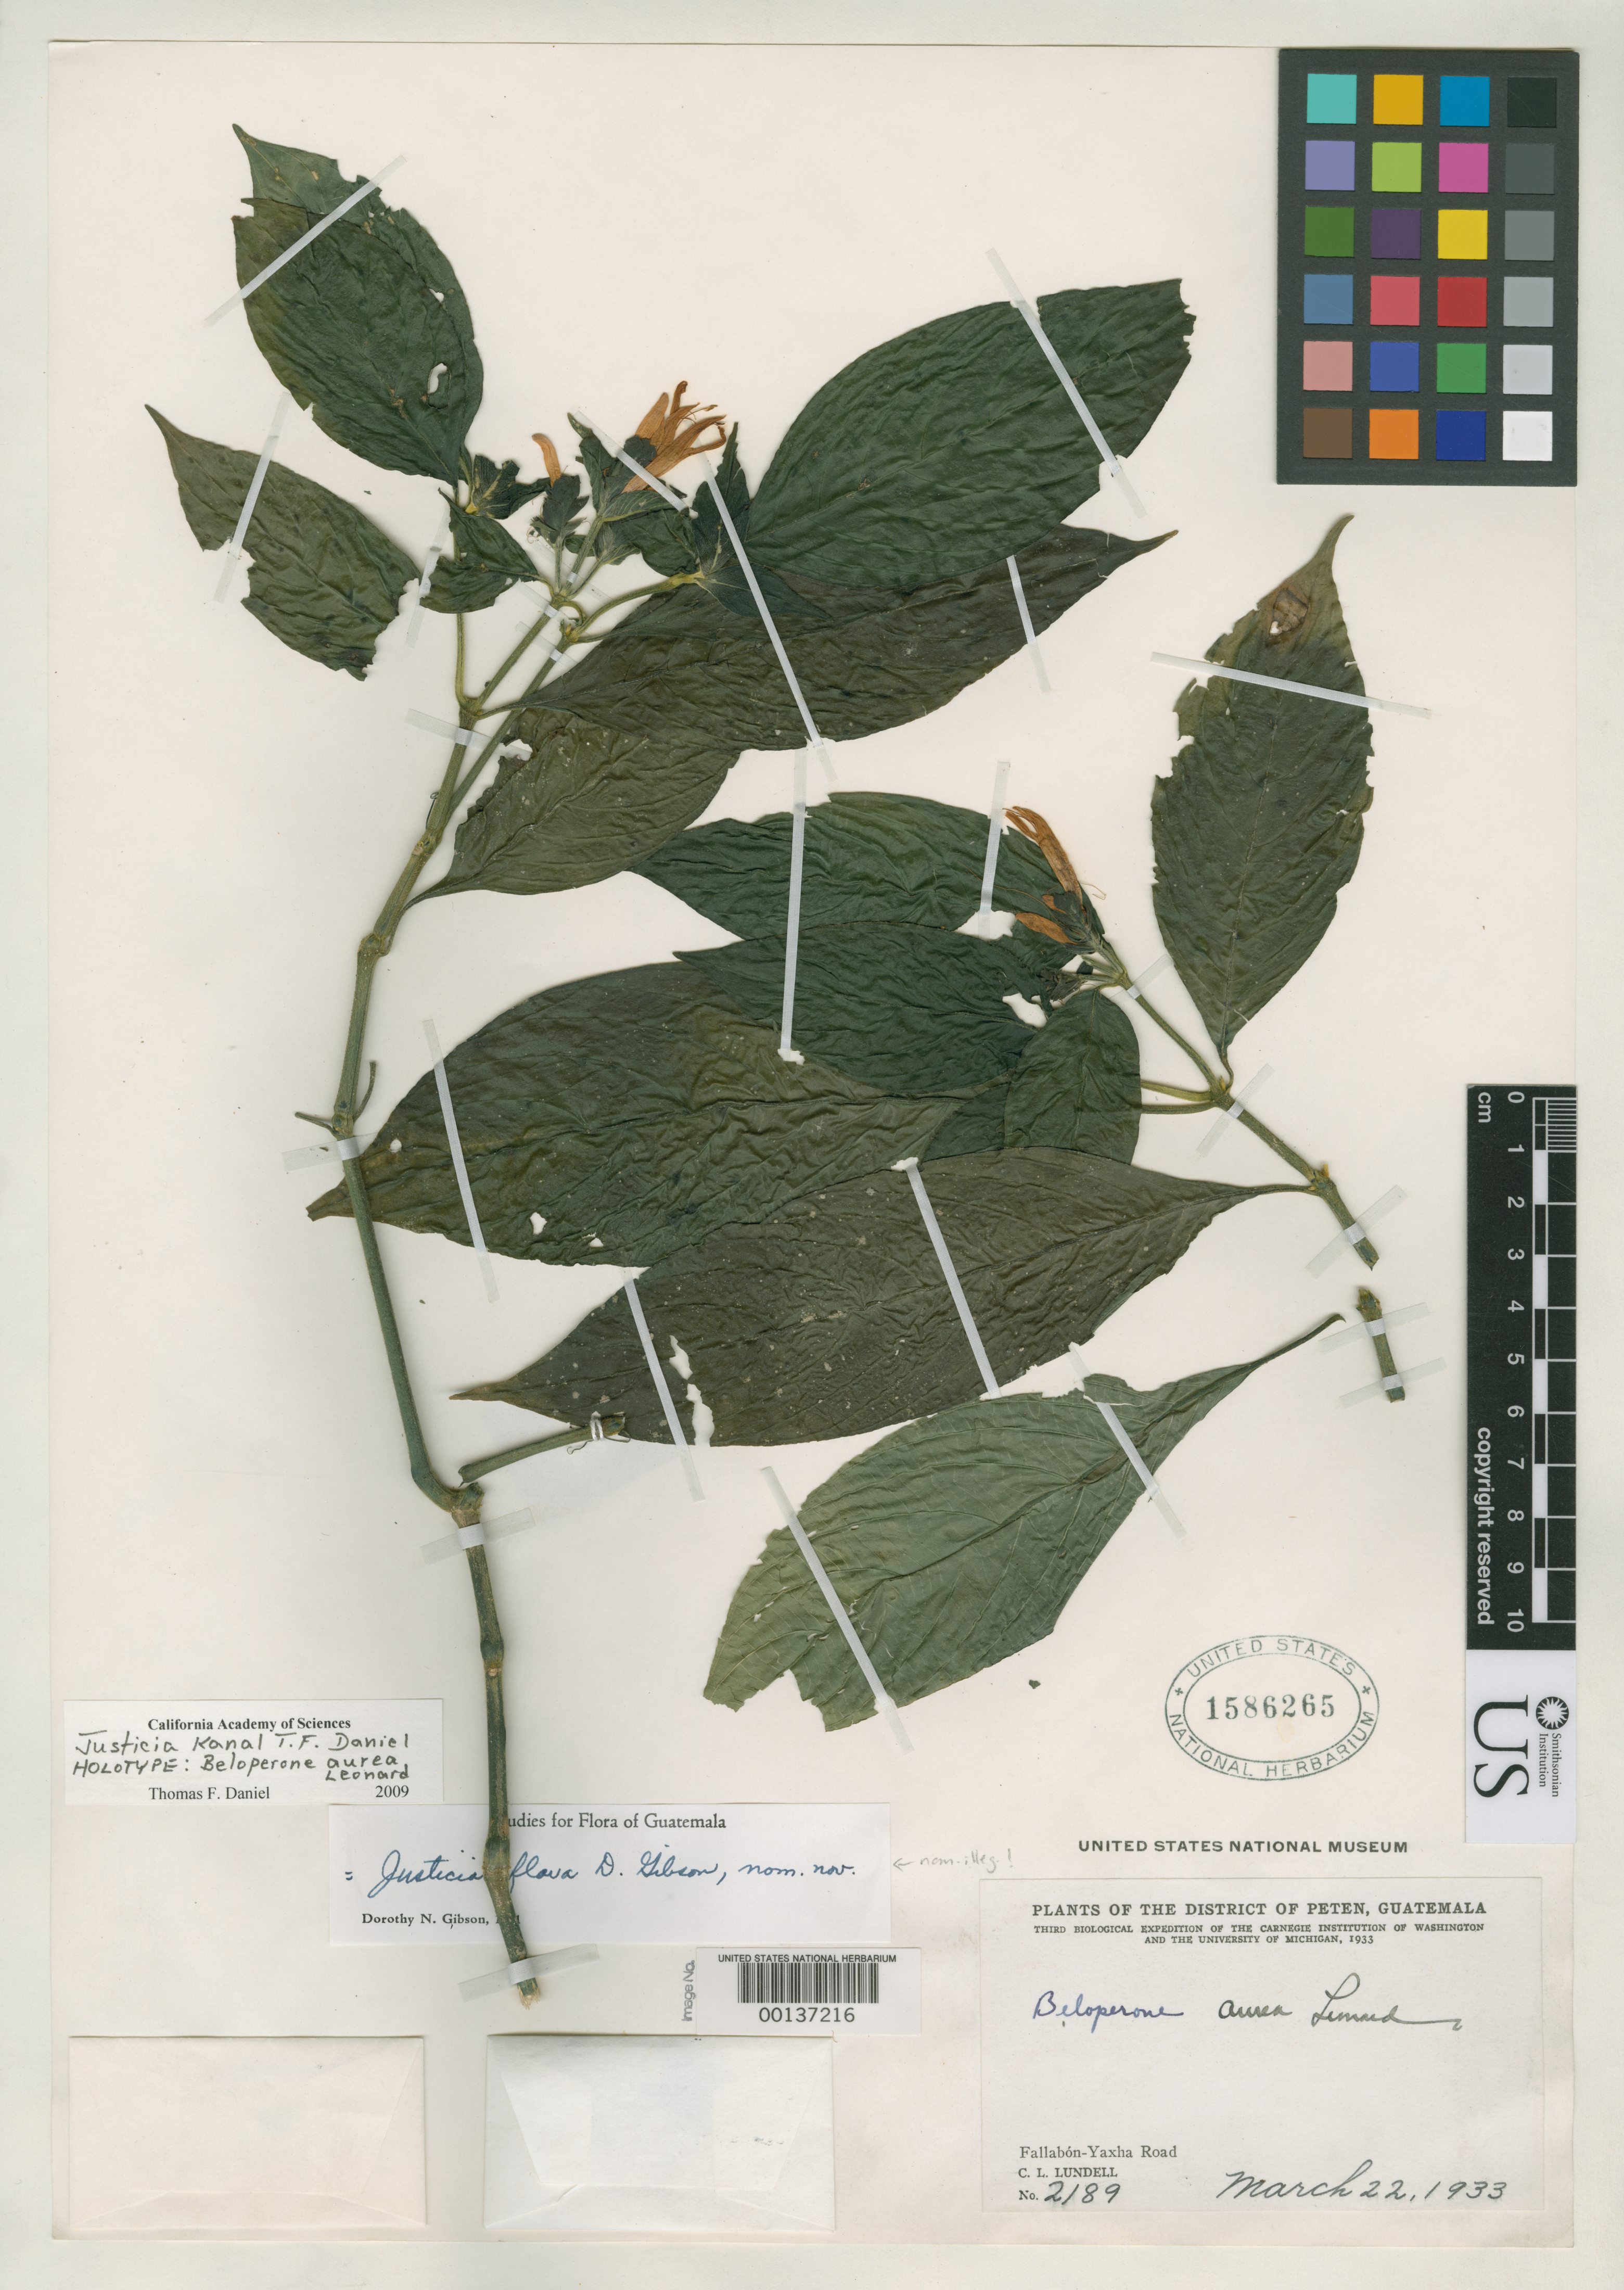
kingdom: Plantae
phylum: Tracheophyta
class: Magnoliopsida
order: Lamiales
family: Acanthaceae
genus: Beloperone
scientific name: Beloperone aurea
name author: Leonard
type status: Holotype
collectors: C. L. Lundell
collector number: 2189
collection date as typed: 22 Mar 1933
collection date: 1933-03-22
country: Guatemala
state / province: El Petén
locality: Peten, Fallabón-Yaxha Road.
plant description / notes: Renamed as Justicia flava D.N. Gibson (nom. illeg.) & Justicia kanal T.F. Daniel.; Also a type of Justicia flava D.N. Gibson and Justicia kanal T.F. Daniel.; Nom. nov. based on Beloperone aurea Leonard, non Justicia aurea Schlechtend., but later homonym of Justicia flava (Forssk.) Vahl.; Also a type of Beloperone aurea Leonard and Justicia kanal T.F. Daniel.; Nom. nov. based on Beloperone aurea Leonard, non Justicia aurea Schlechtend., and Justicia flava D.N. Gibson, non Justicia flava (Forssk.) Vahl.; Also a type of Beloperone aurea Leonard and Justicia flava D.N. Gibson.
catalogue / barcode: US 1586265